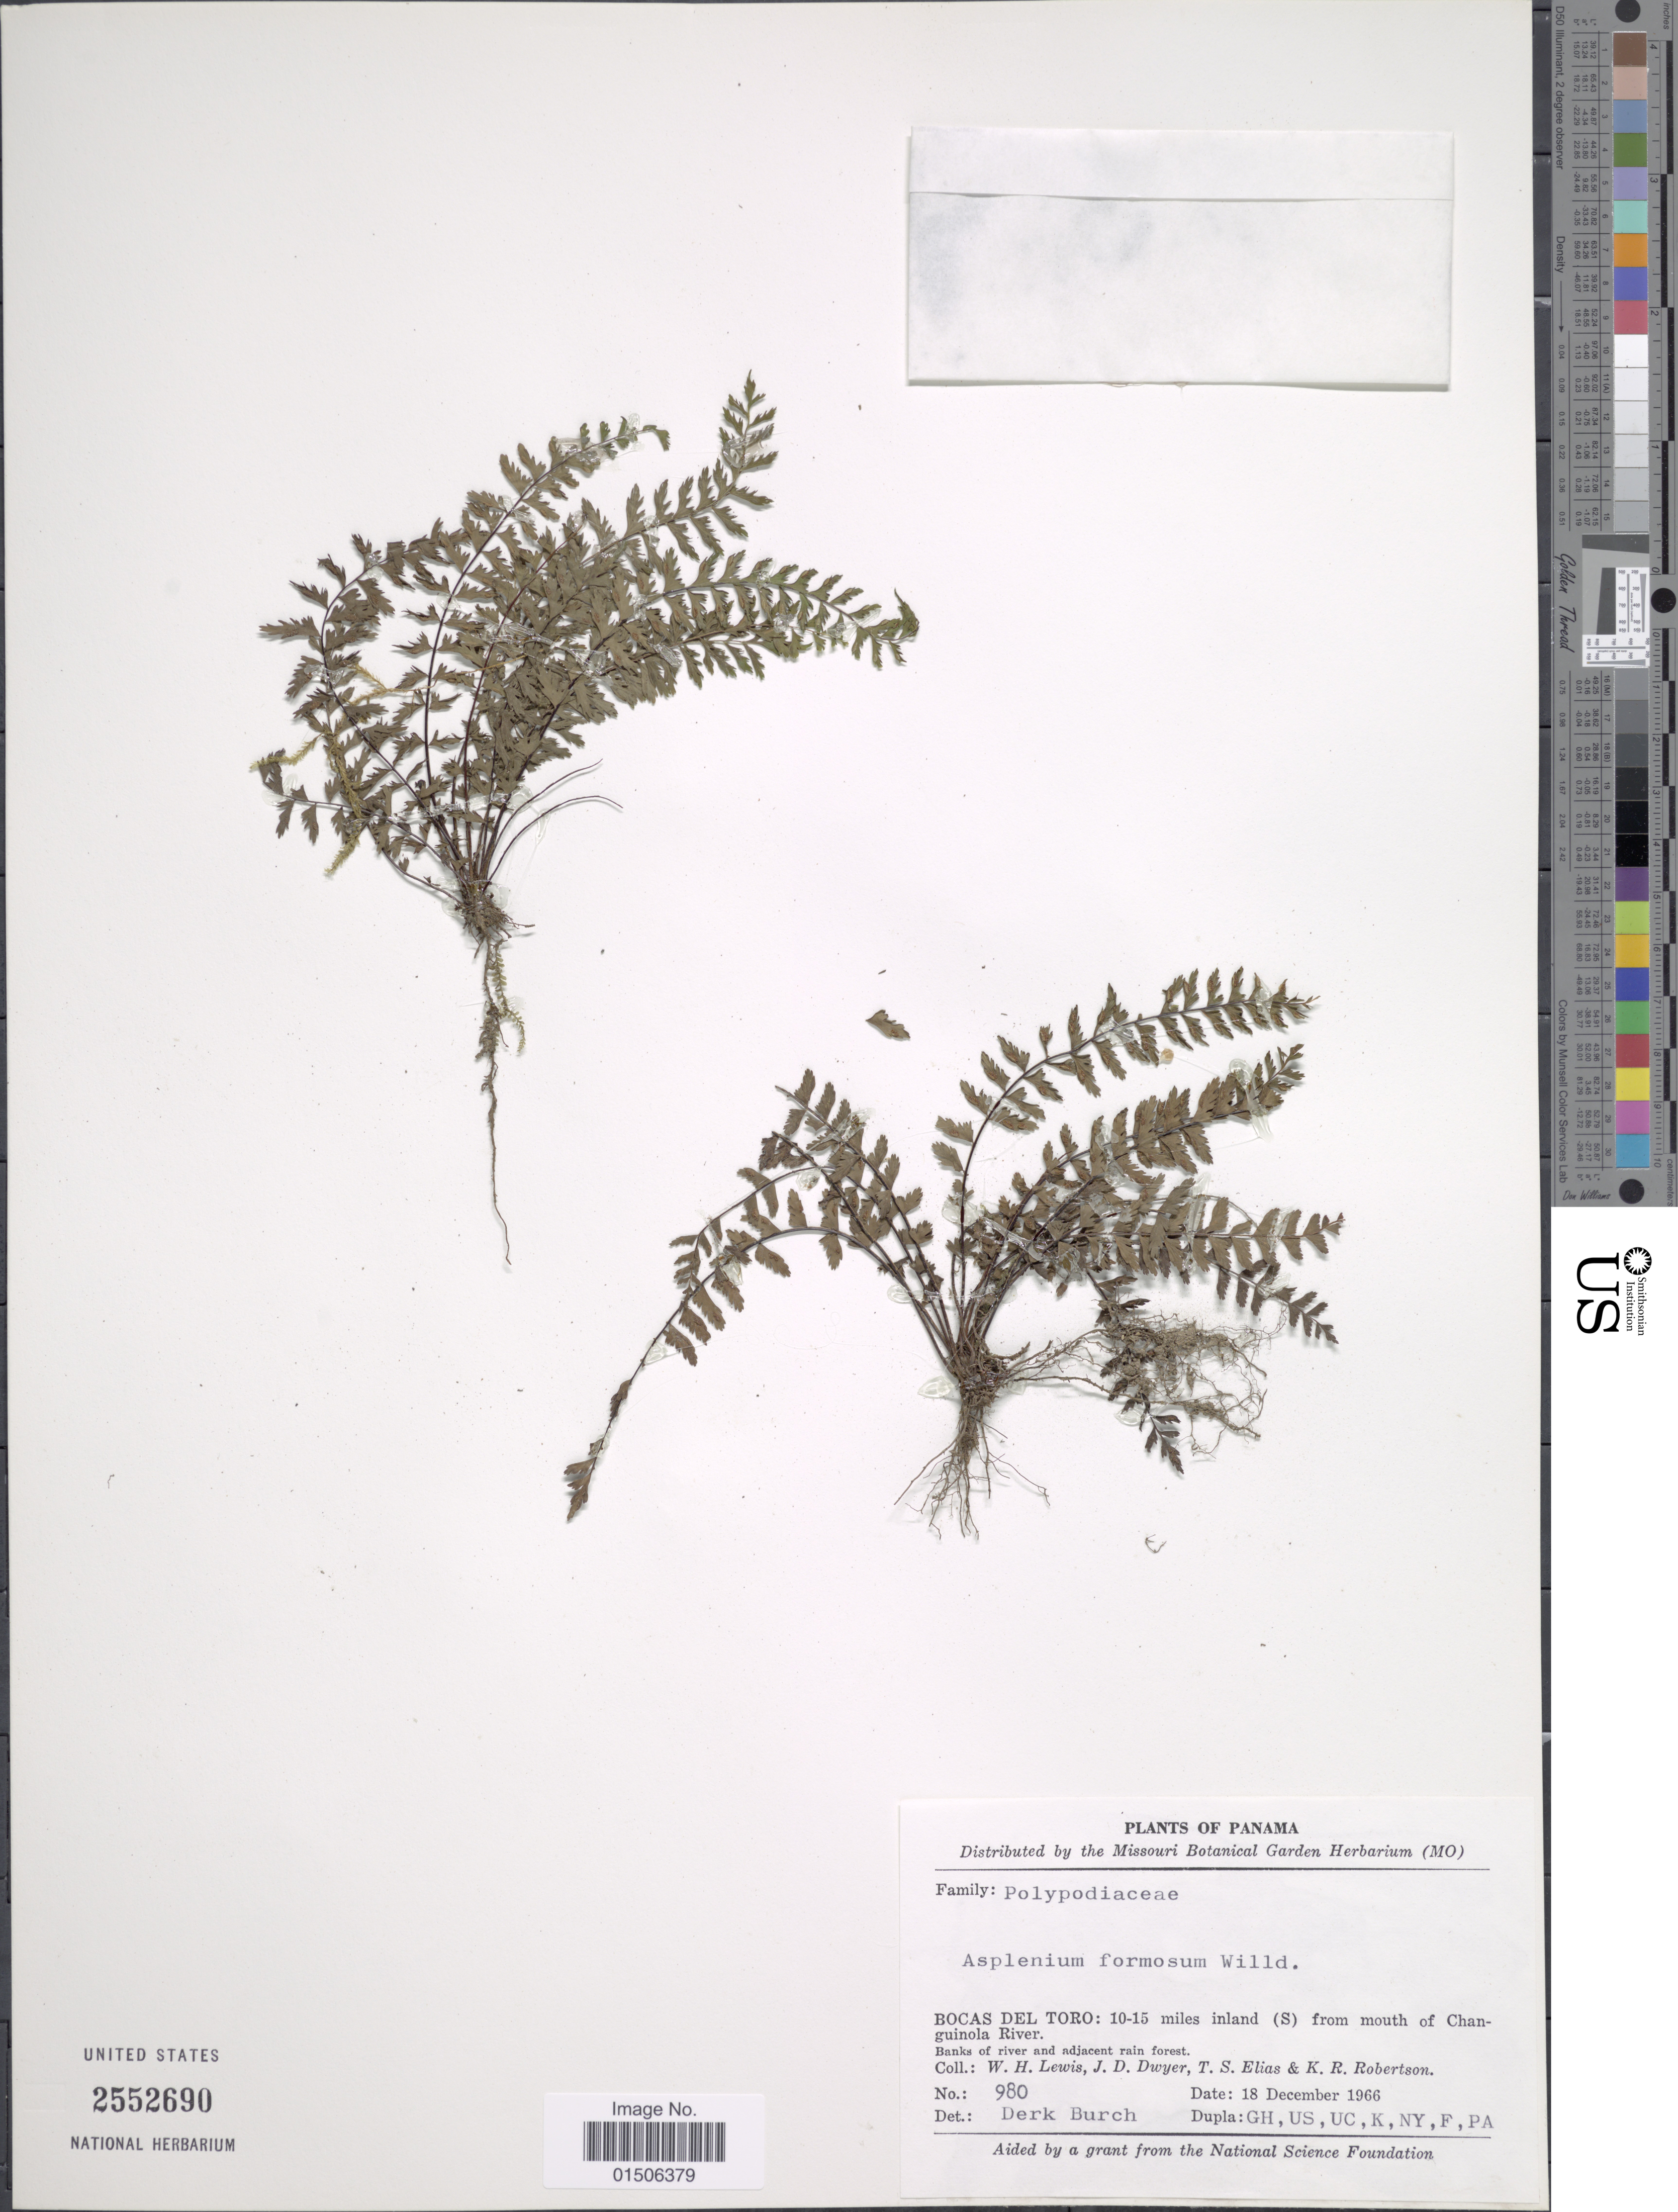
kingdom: Plantae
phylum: Tracheophyta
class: Polypodiopsida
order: Polypodiales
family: Aspleniaceae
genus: Asplenium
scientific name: Asplenium formosum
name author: Willd.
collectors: W. H. Lewis, J. D. Dwyer, T. S. Elias & K. Robertson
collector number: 980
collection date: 1966-12-18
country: Panama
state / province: Bocas del Toro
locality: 10-15 miles inland (S) from mouth of Changuinola River, Banks of river and adjacent rain forest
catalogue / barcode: US 2552690